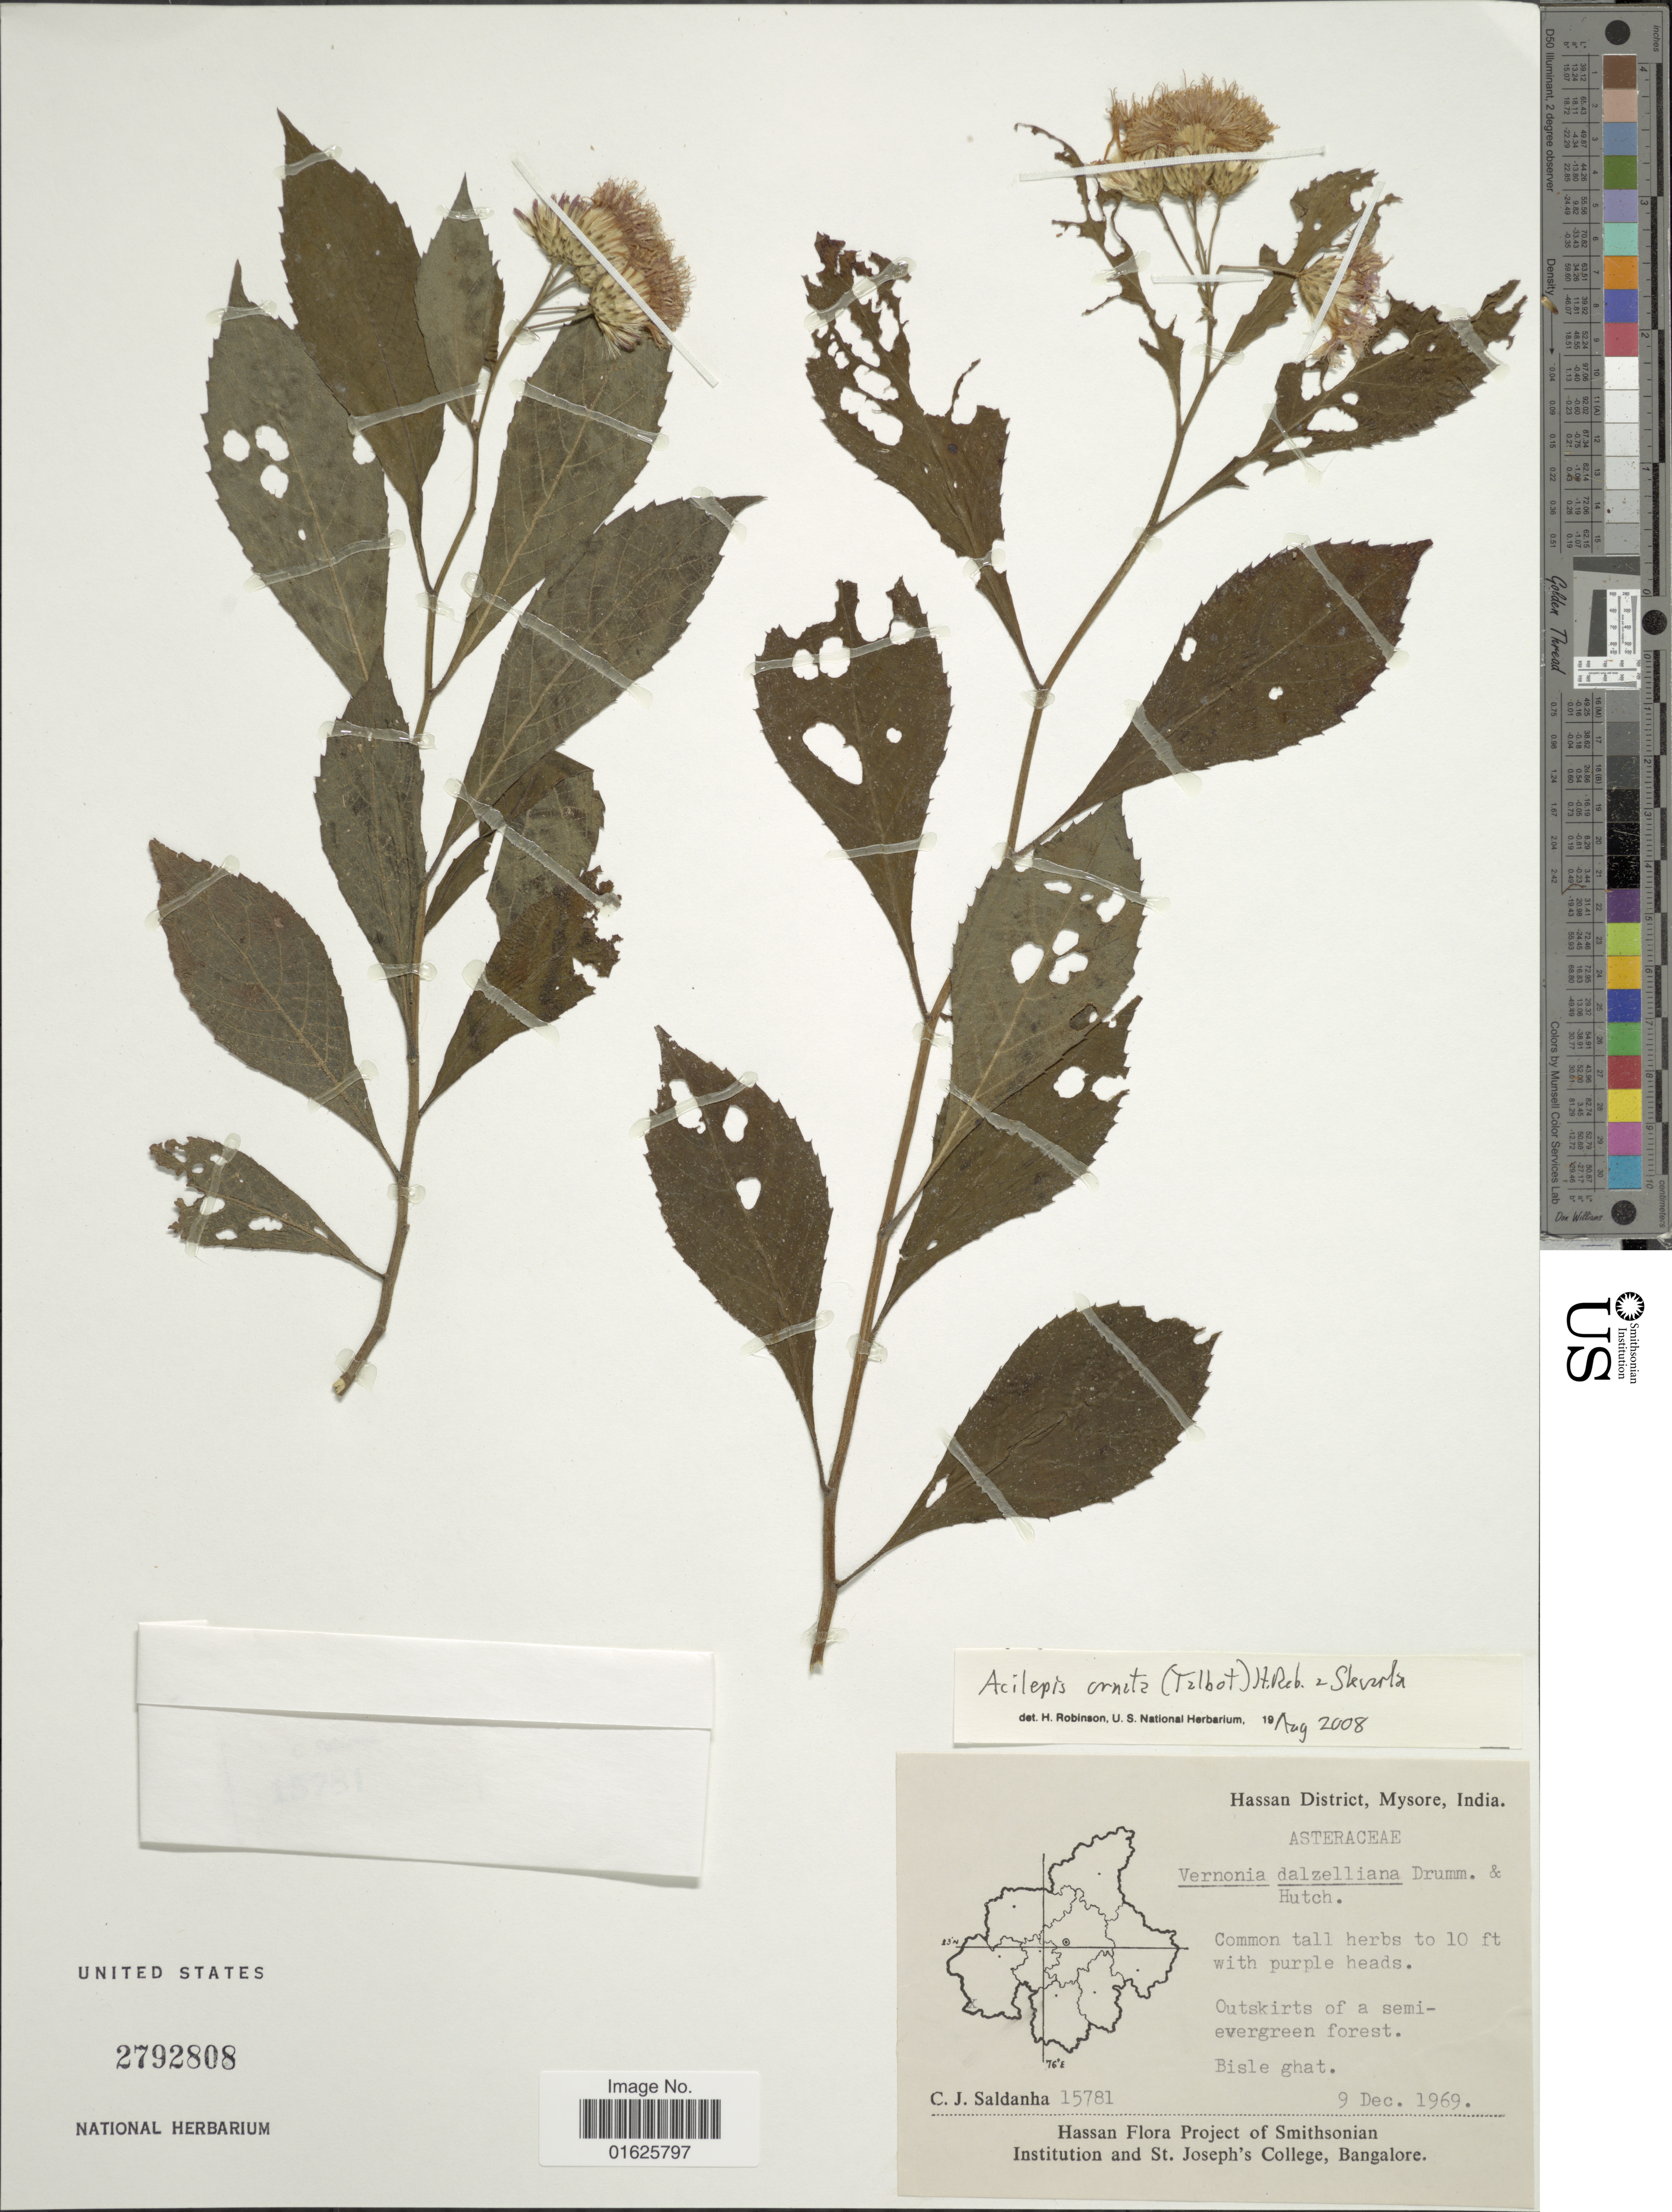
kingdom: Plantae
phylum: Tracheophyta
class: Magnoliopsida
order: Asterales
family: Asteraceae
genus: Acilepis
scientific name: Acilepis ornata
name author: (Talbot) H. Rob. & Skvarla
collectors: C. J. Saldanha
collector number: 15781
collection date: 1969-12-09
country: India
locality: Hassan District, Mysore, Bisle ghat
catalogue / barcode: US 2792808